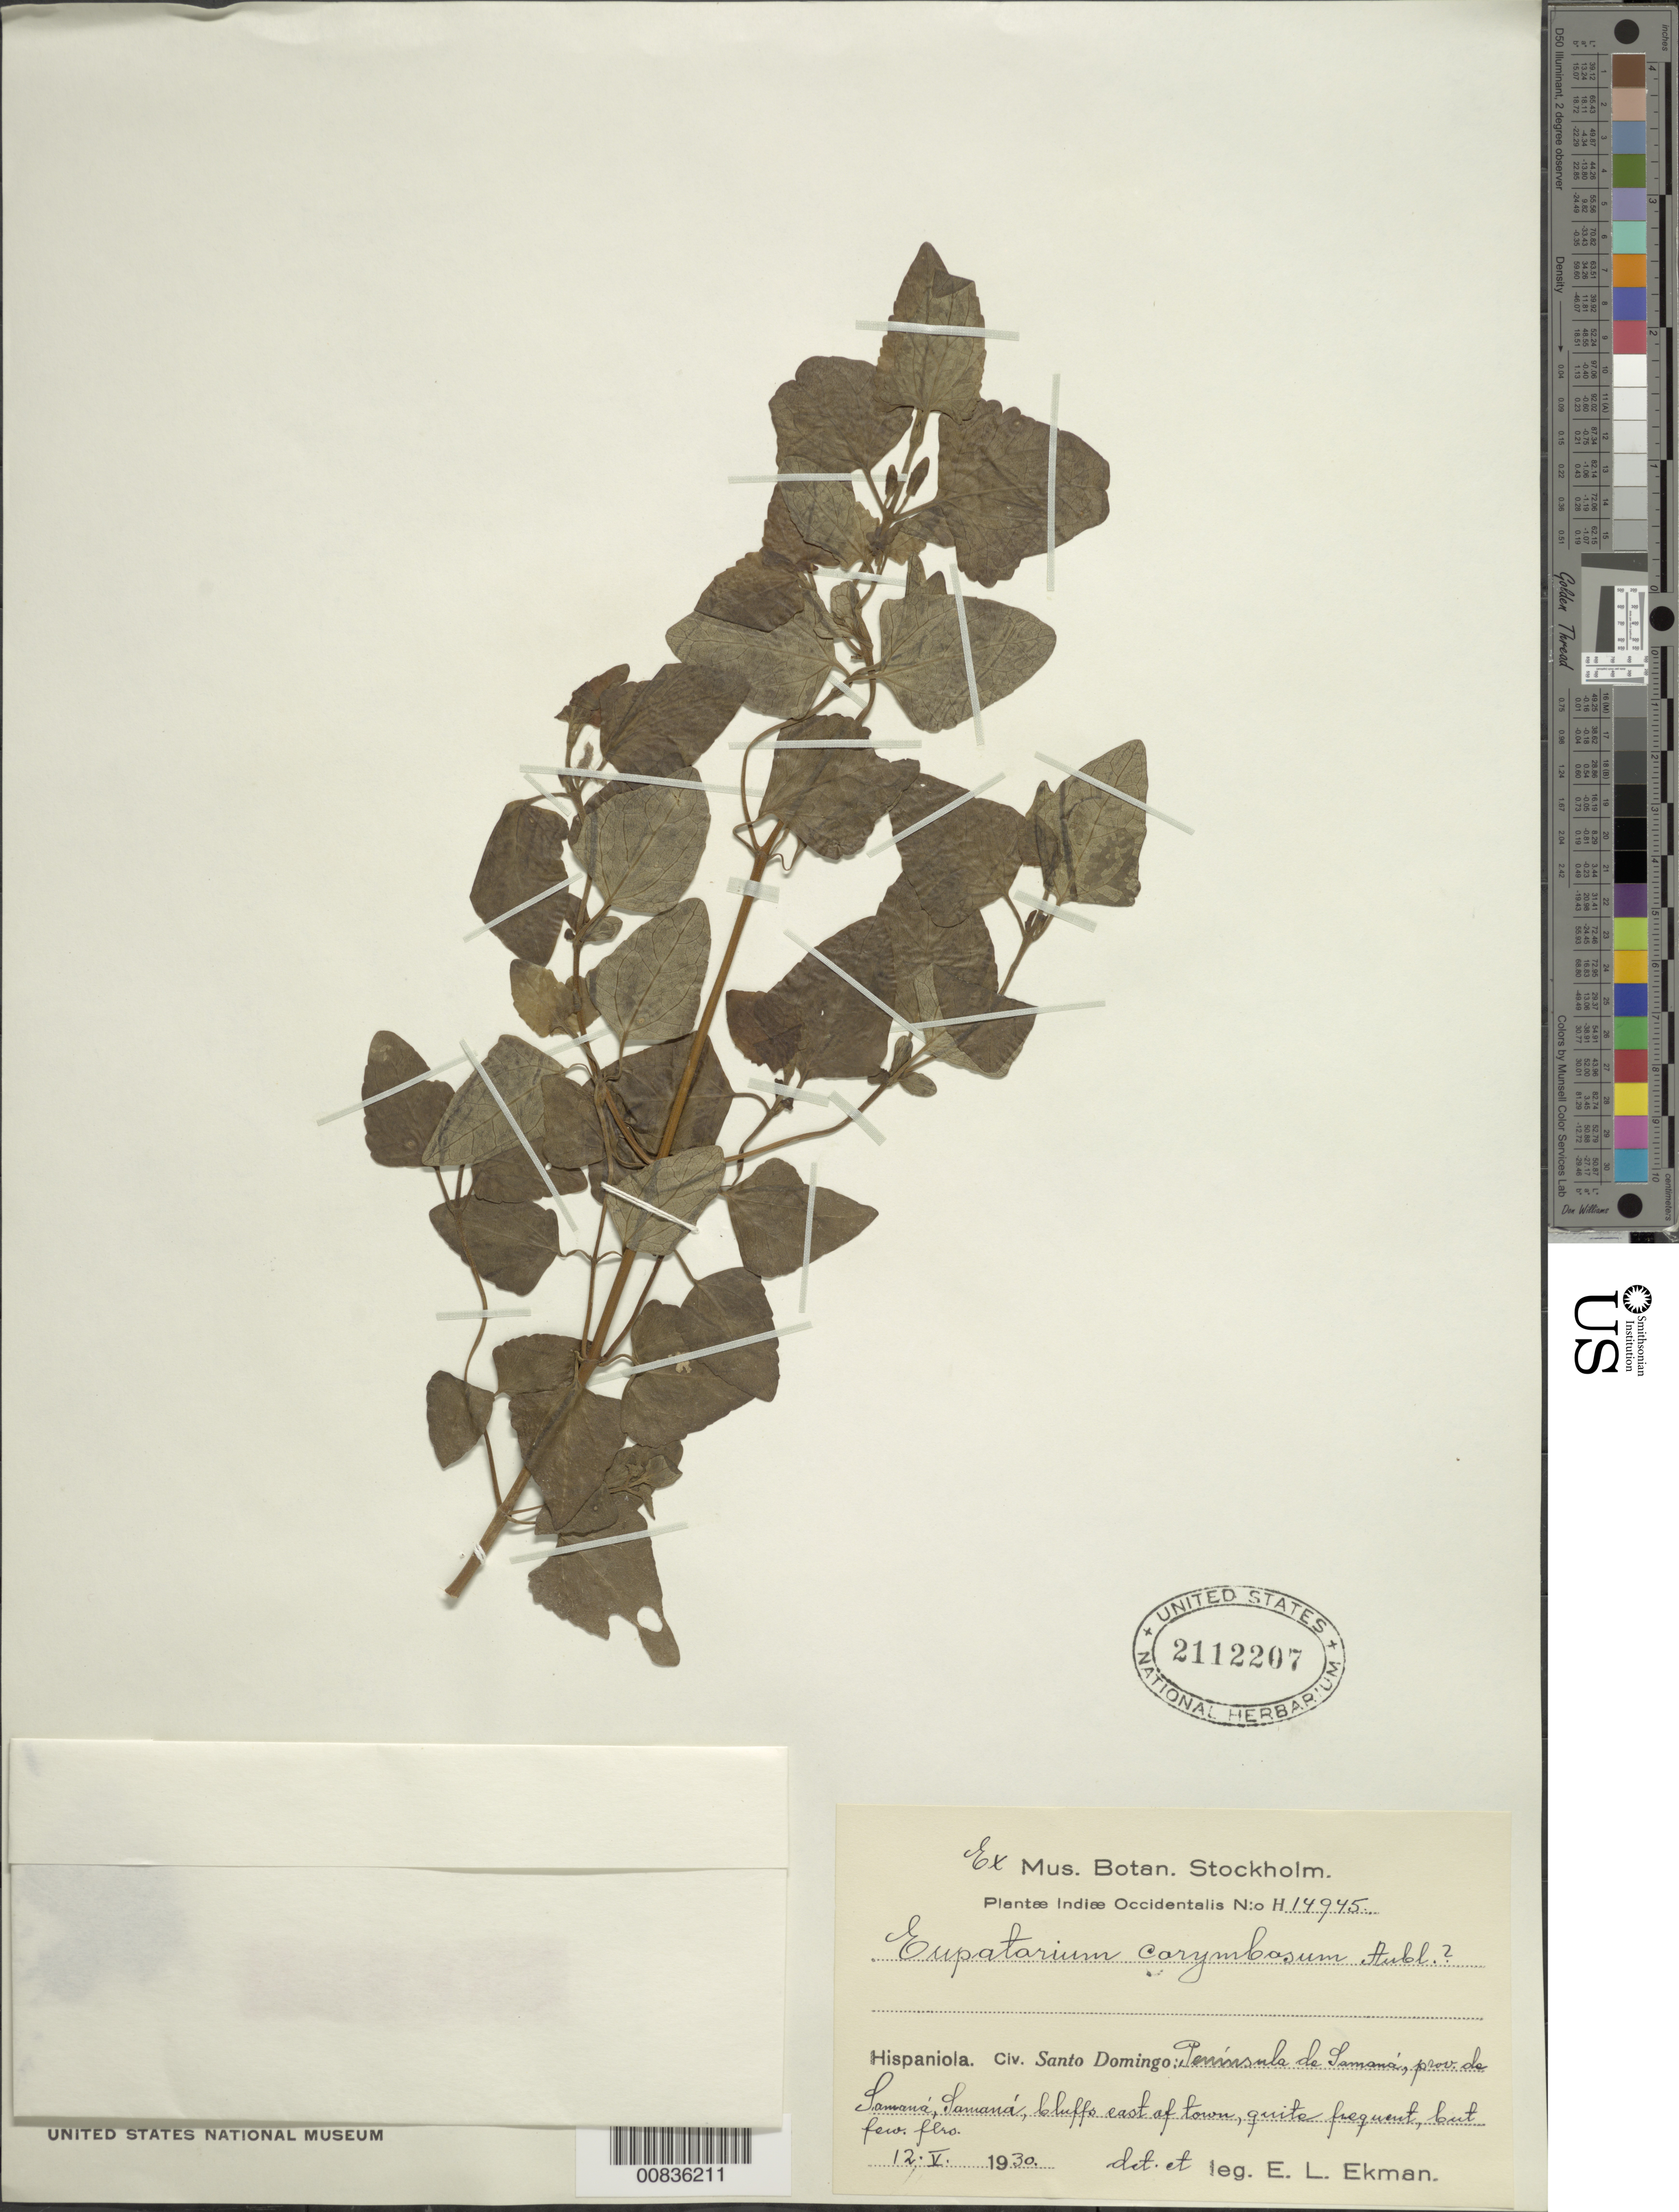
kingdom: Plantae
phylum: Tracheophyta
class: Magnoliopsida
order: Asterales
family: Asteraceae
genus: Chromolaena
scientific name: Chromolaena corymbosa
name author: (Aubl.) R.M. King & H. Rob.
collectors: E. L. Ekman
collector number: H 14945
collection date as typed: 12 May 1930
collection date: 1930-05-12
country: Dominican Republic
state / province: Samana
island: Hispaniola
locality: Península de Samaná, Samaná, E of town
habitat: Bluffs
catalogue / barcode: US 2112207